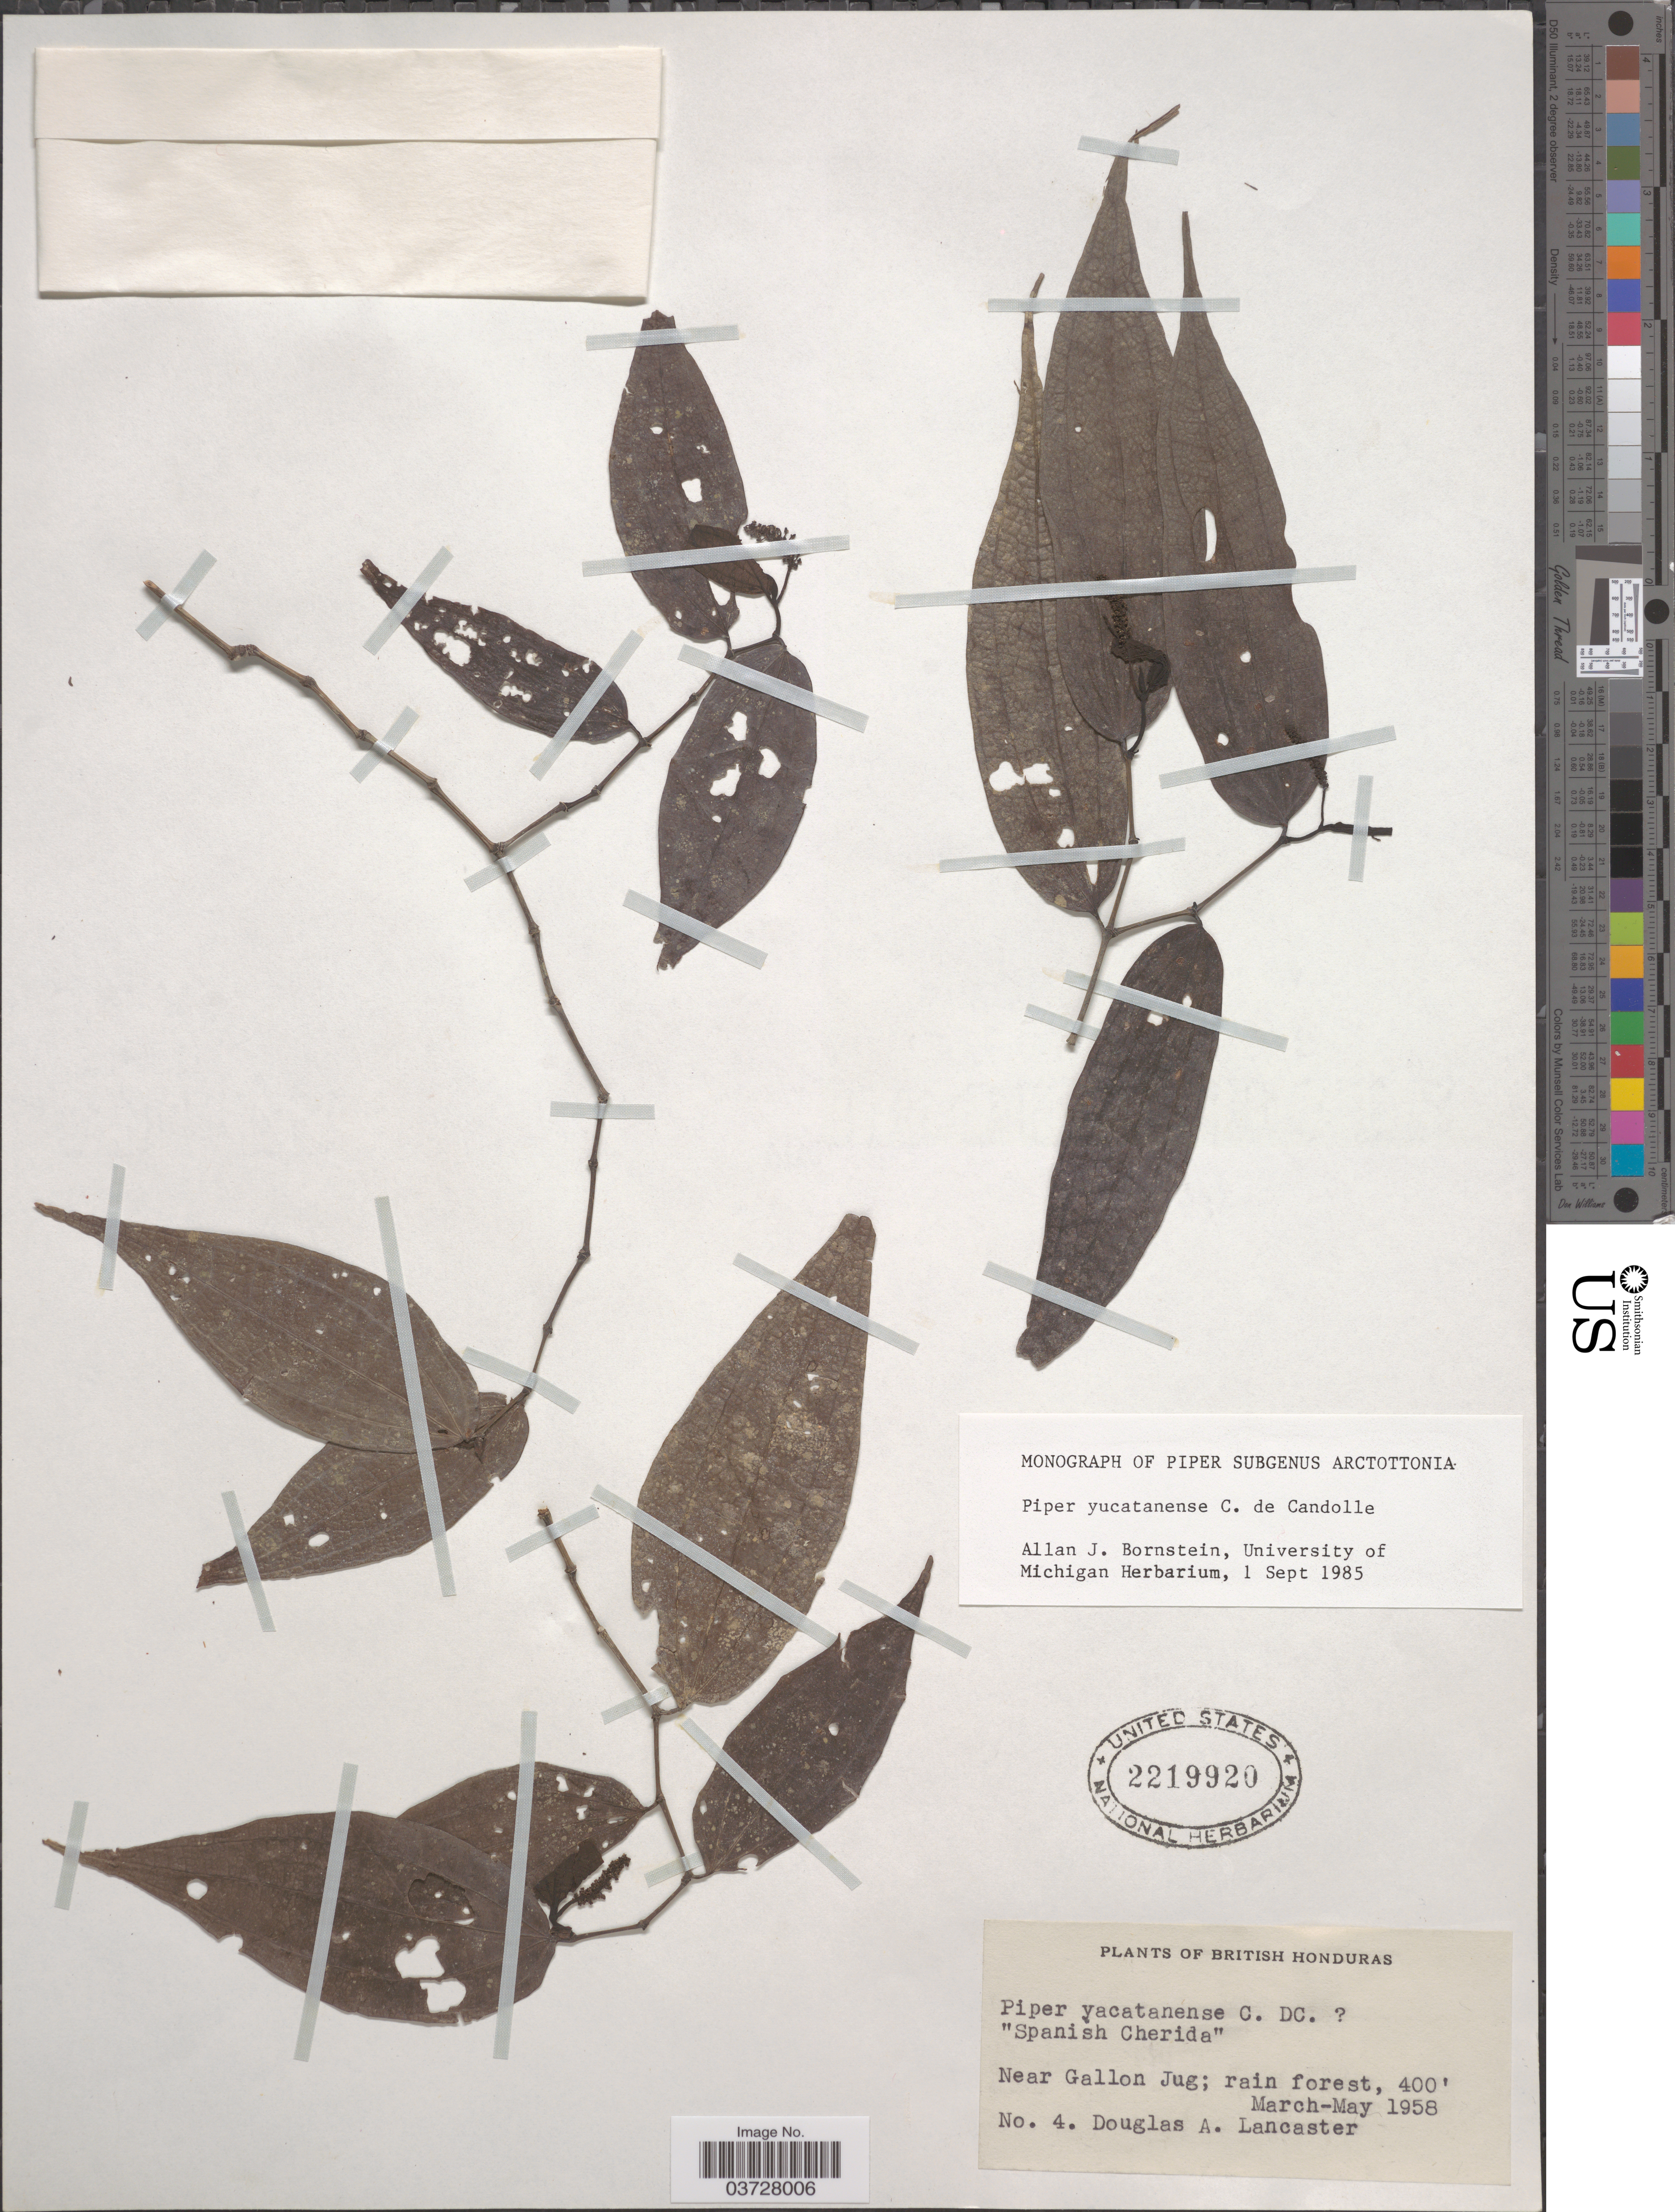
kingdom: Plantae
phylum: Tracheophyta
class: Magnoliopsida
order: Piperales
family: Piperaceae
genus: Piper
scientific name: Piper yucatanense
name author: DC.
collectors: D. Lancaster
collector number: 4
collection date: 1958-03/1958-05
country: Belize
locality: British Honduras. Near Gallon Jug.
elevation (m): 122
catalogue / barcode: US 2219920